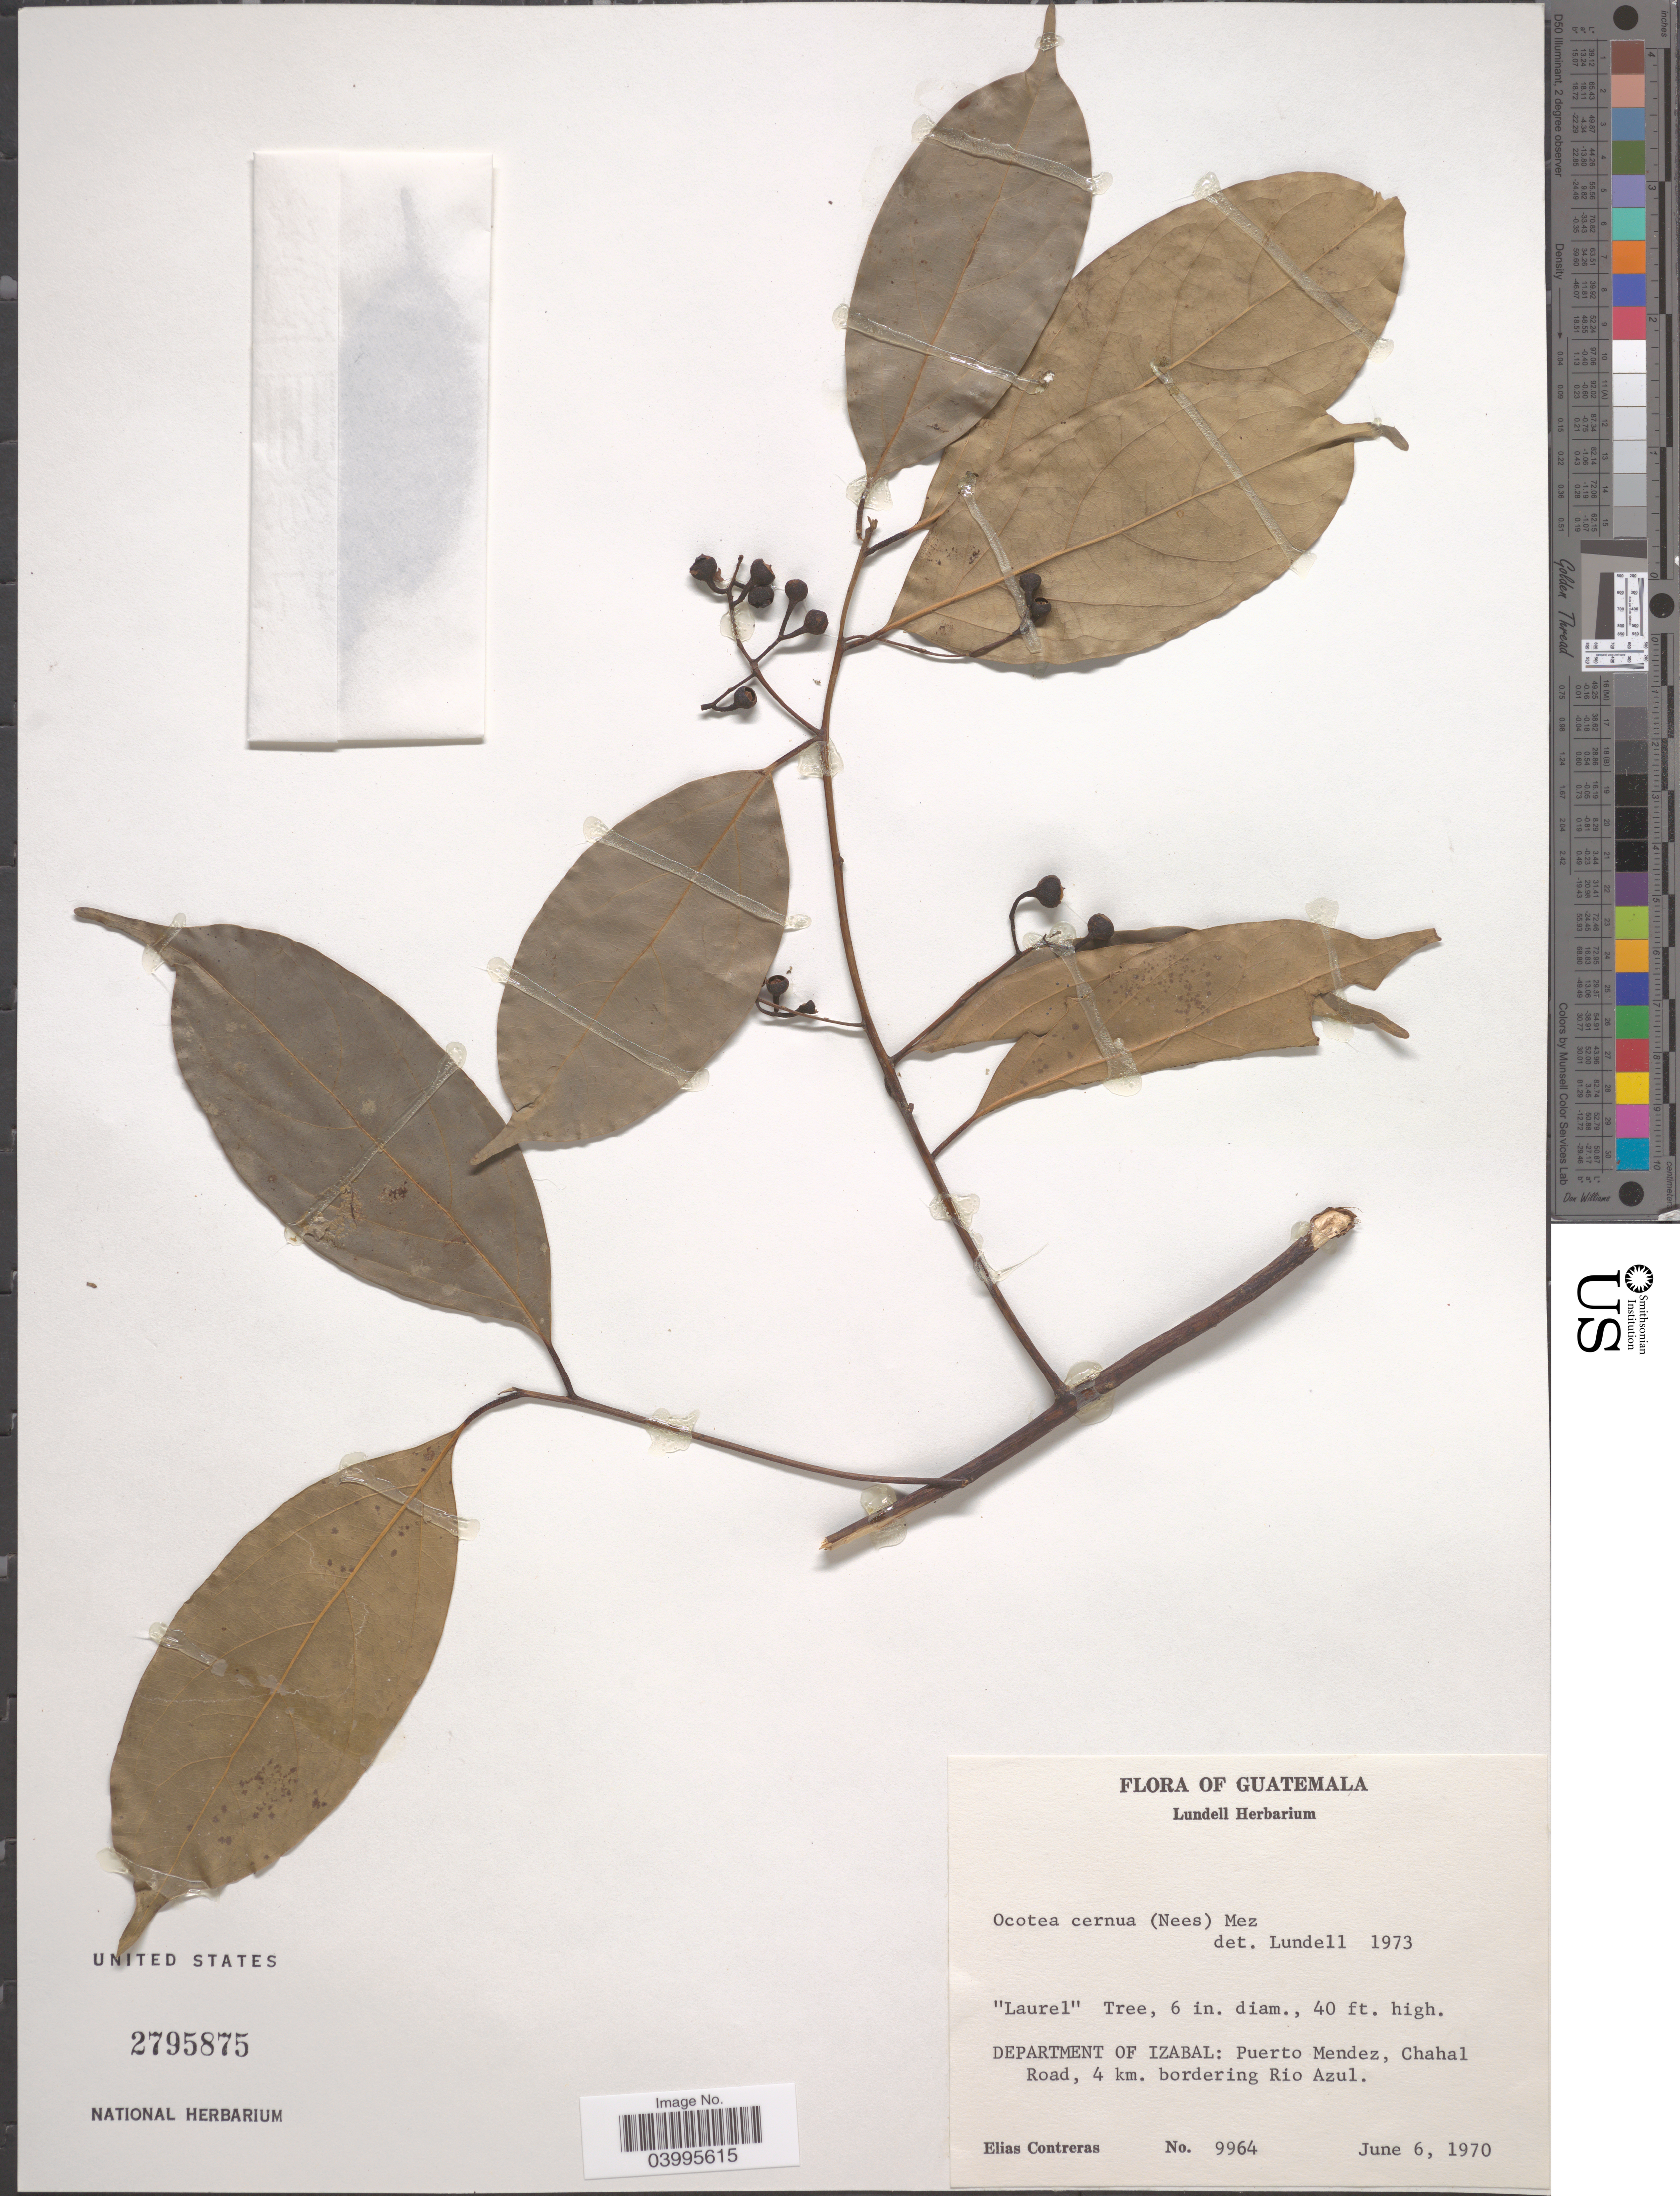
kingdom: Plantae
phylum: Tracheophyta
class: Magnoliopsida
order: Laurales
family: Lauraceae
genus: Ocotea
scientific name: Ocotea cernua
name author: (Nees) Mez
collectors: E. Contreras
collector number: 9964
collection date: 1970-06-06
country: Guatemala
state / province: Izabal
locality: Department of Izabal: Puerto Mendez, Chahal Road, 4 km. bordering Rio Azul.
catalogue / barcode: US 2795875